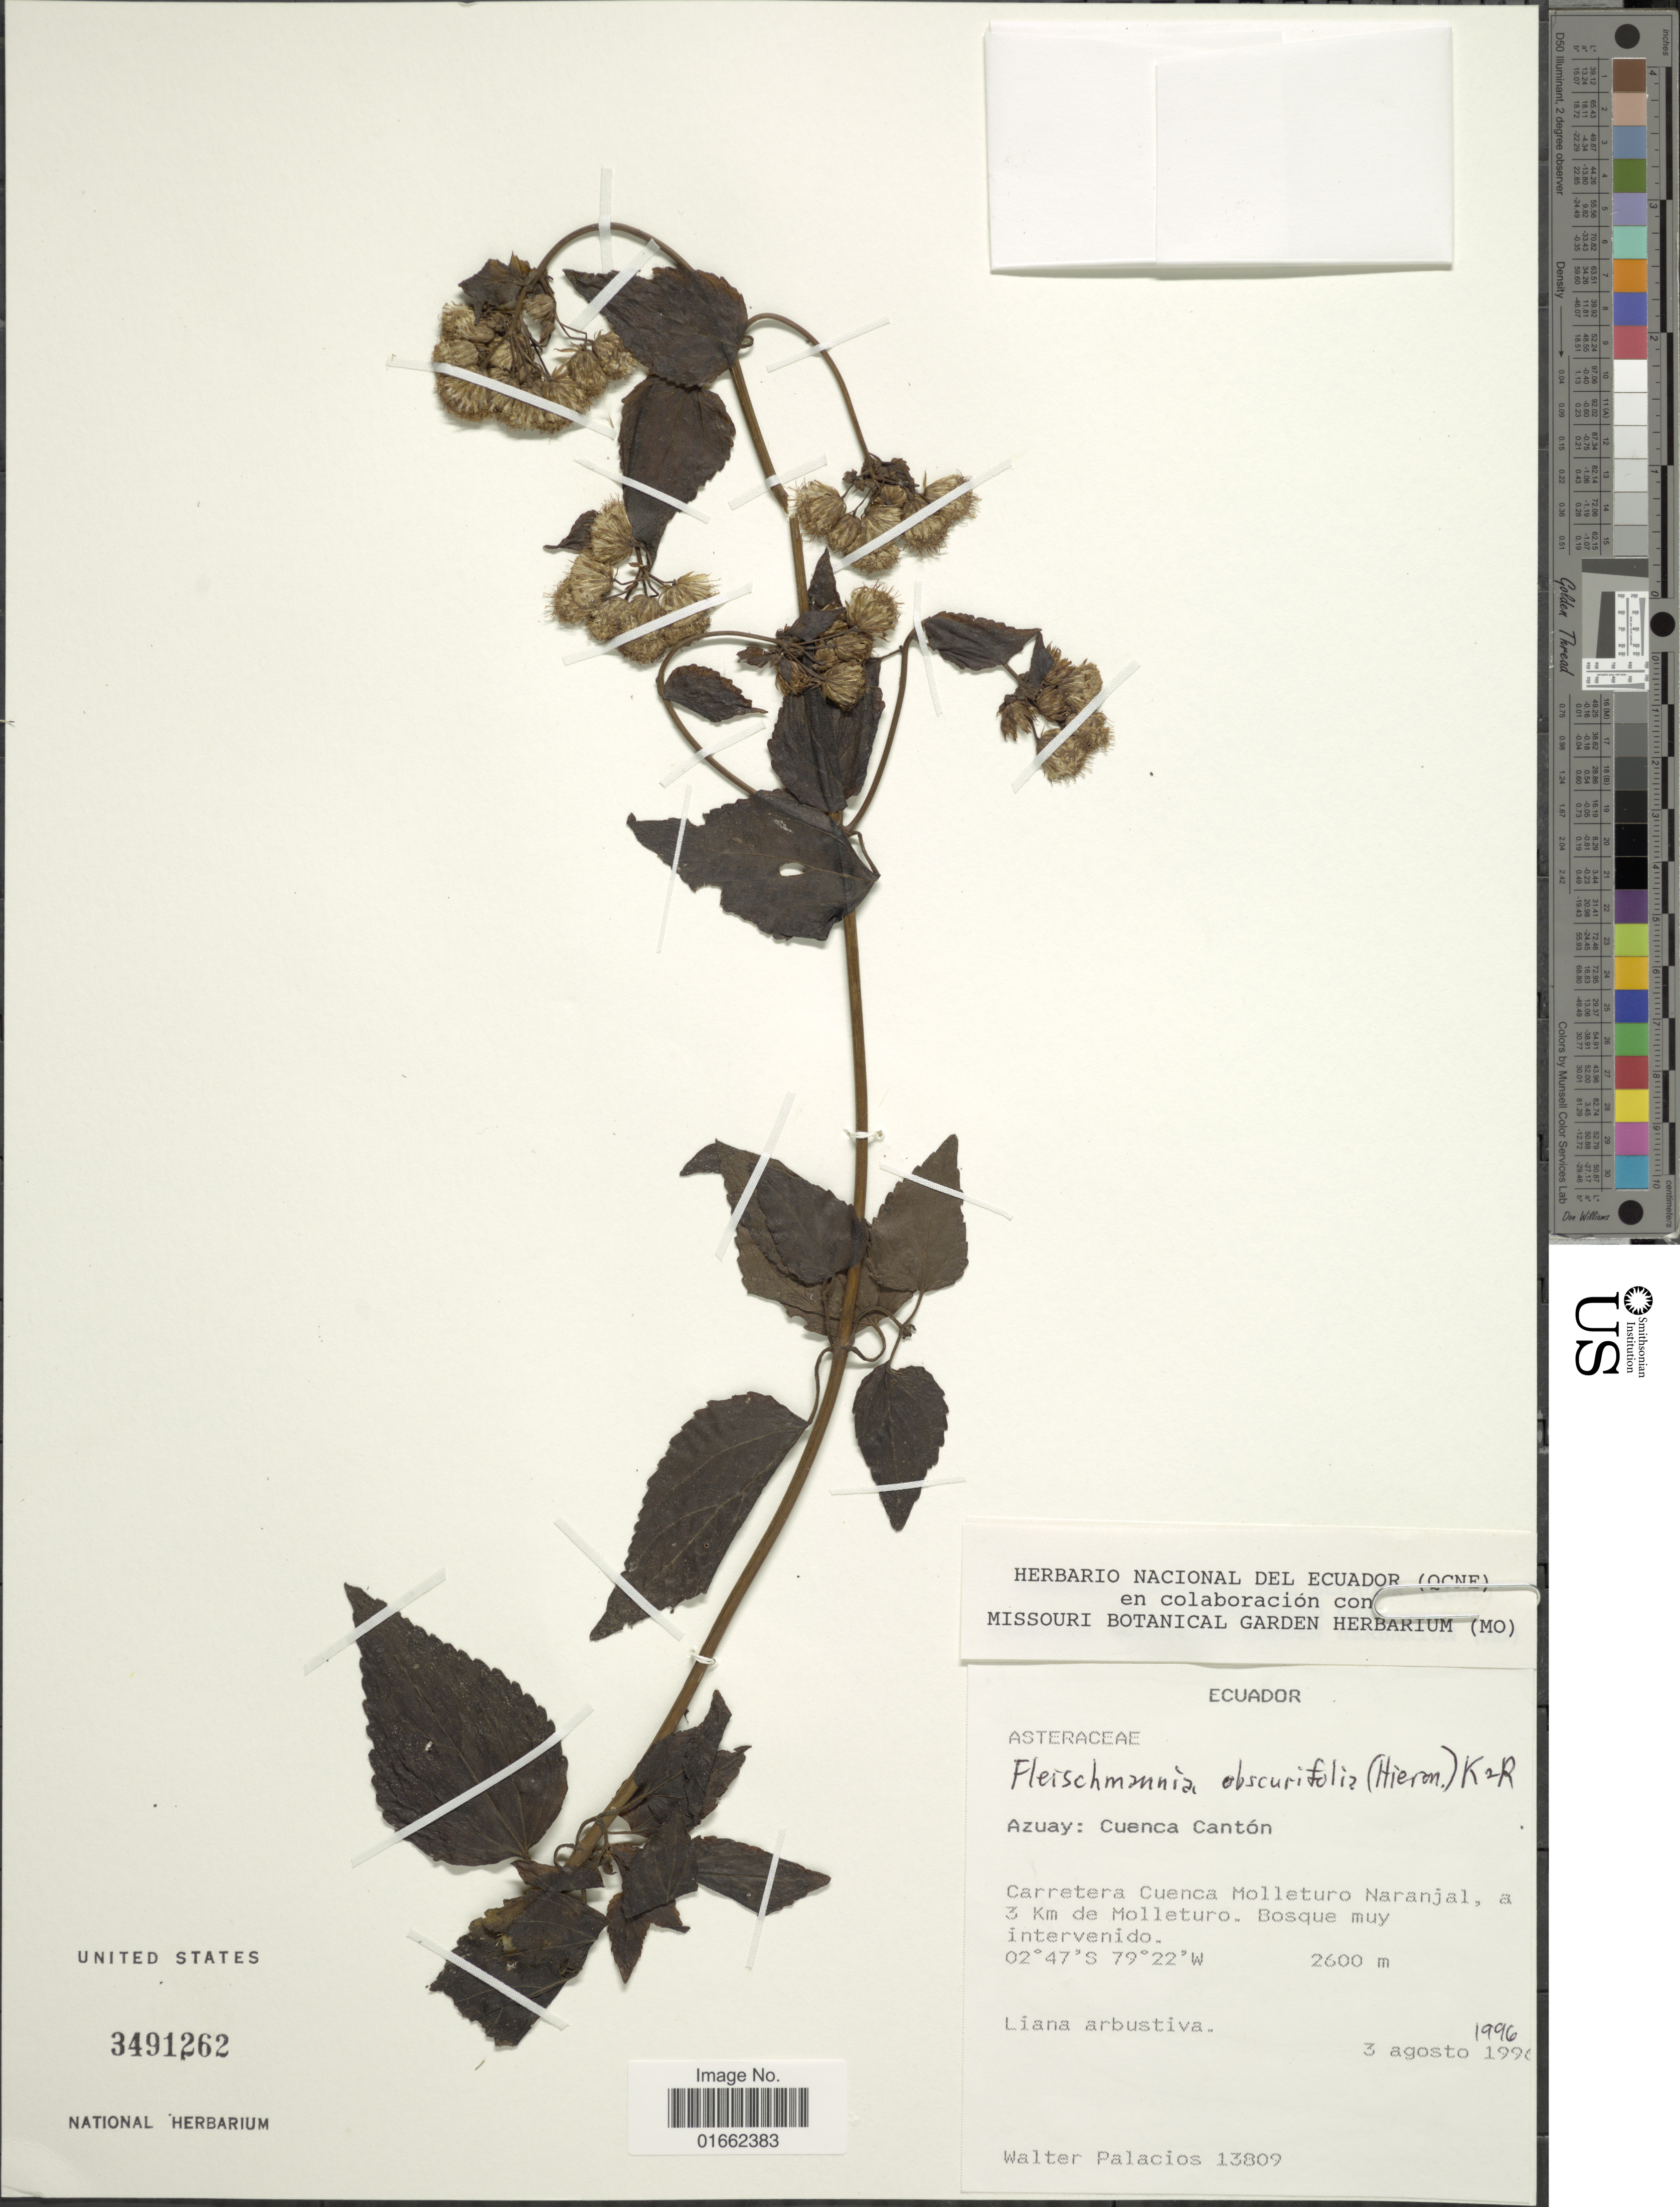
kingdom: Plantae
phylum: Tracheophyta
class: Magnoliopsida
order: Asterales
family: Asteraceae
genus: Fleischmannia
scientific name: Fleischmannia obscurifolia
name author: (Hieron.) R.M. King & H. Rob.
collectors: W. Palacios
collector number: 13809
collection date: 1996-08-03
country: Ecuador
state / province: Azuay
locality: Azuay: Cuenca Cantón. Carretera Cuenca Molleturo Naranjal, a 3 Km de Molleturo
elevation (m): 2600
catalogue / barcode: US 3491262